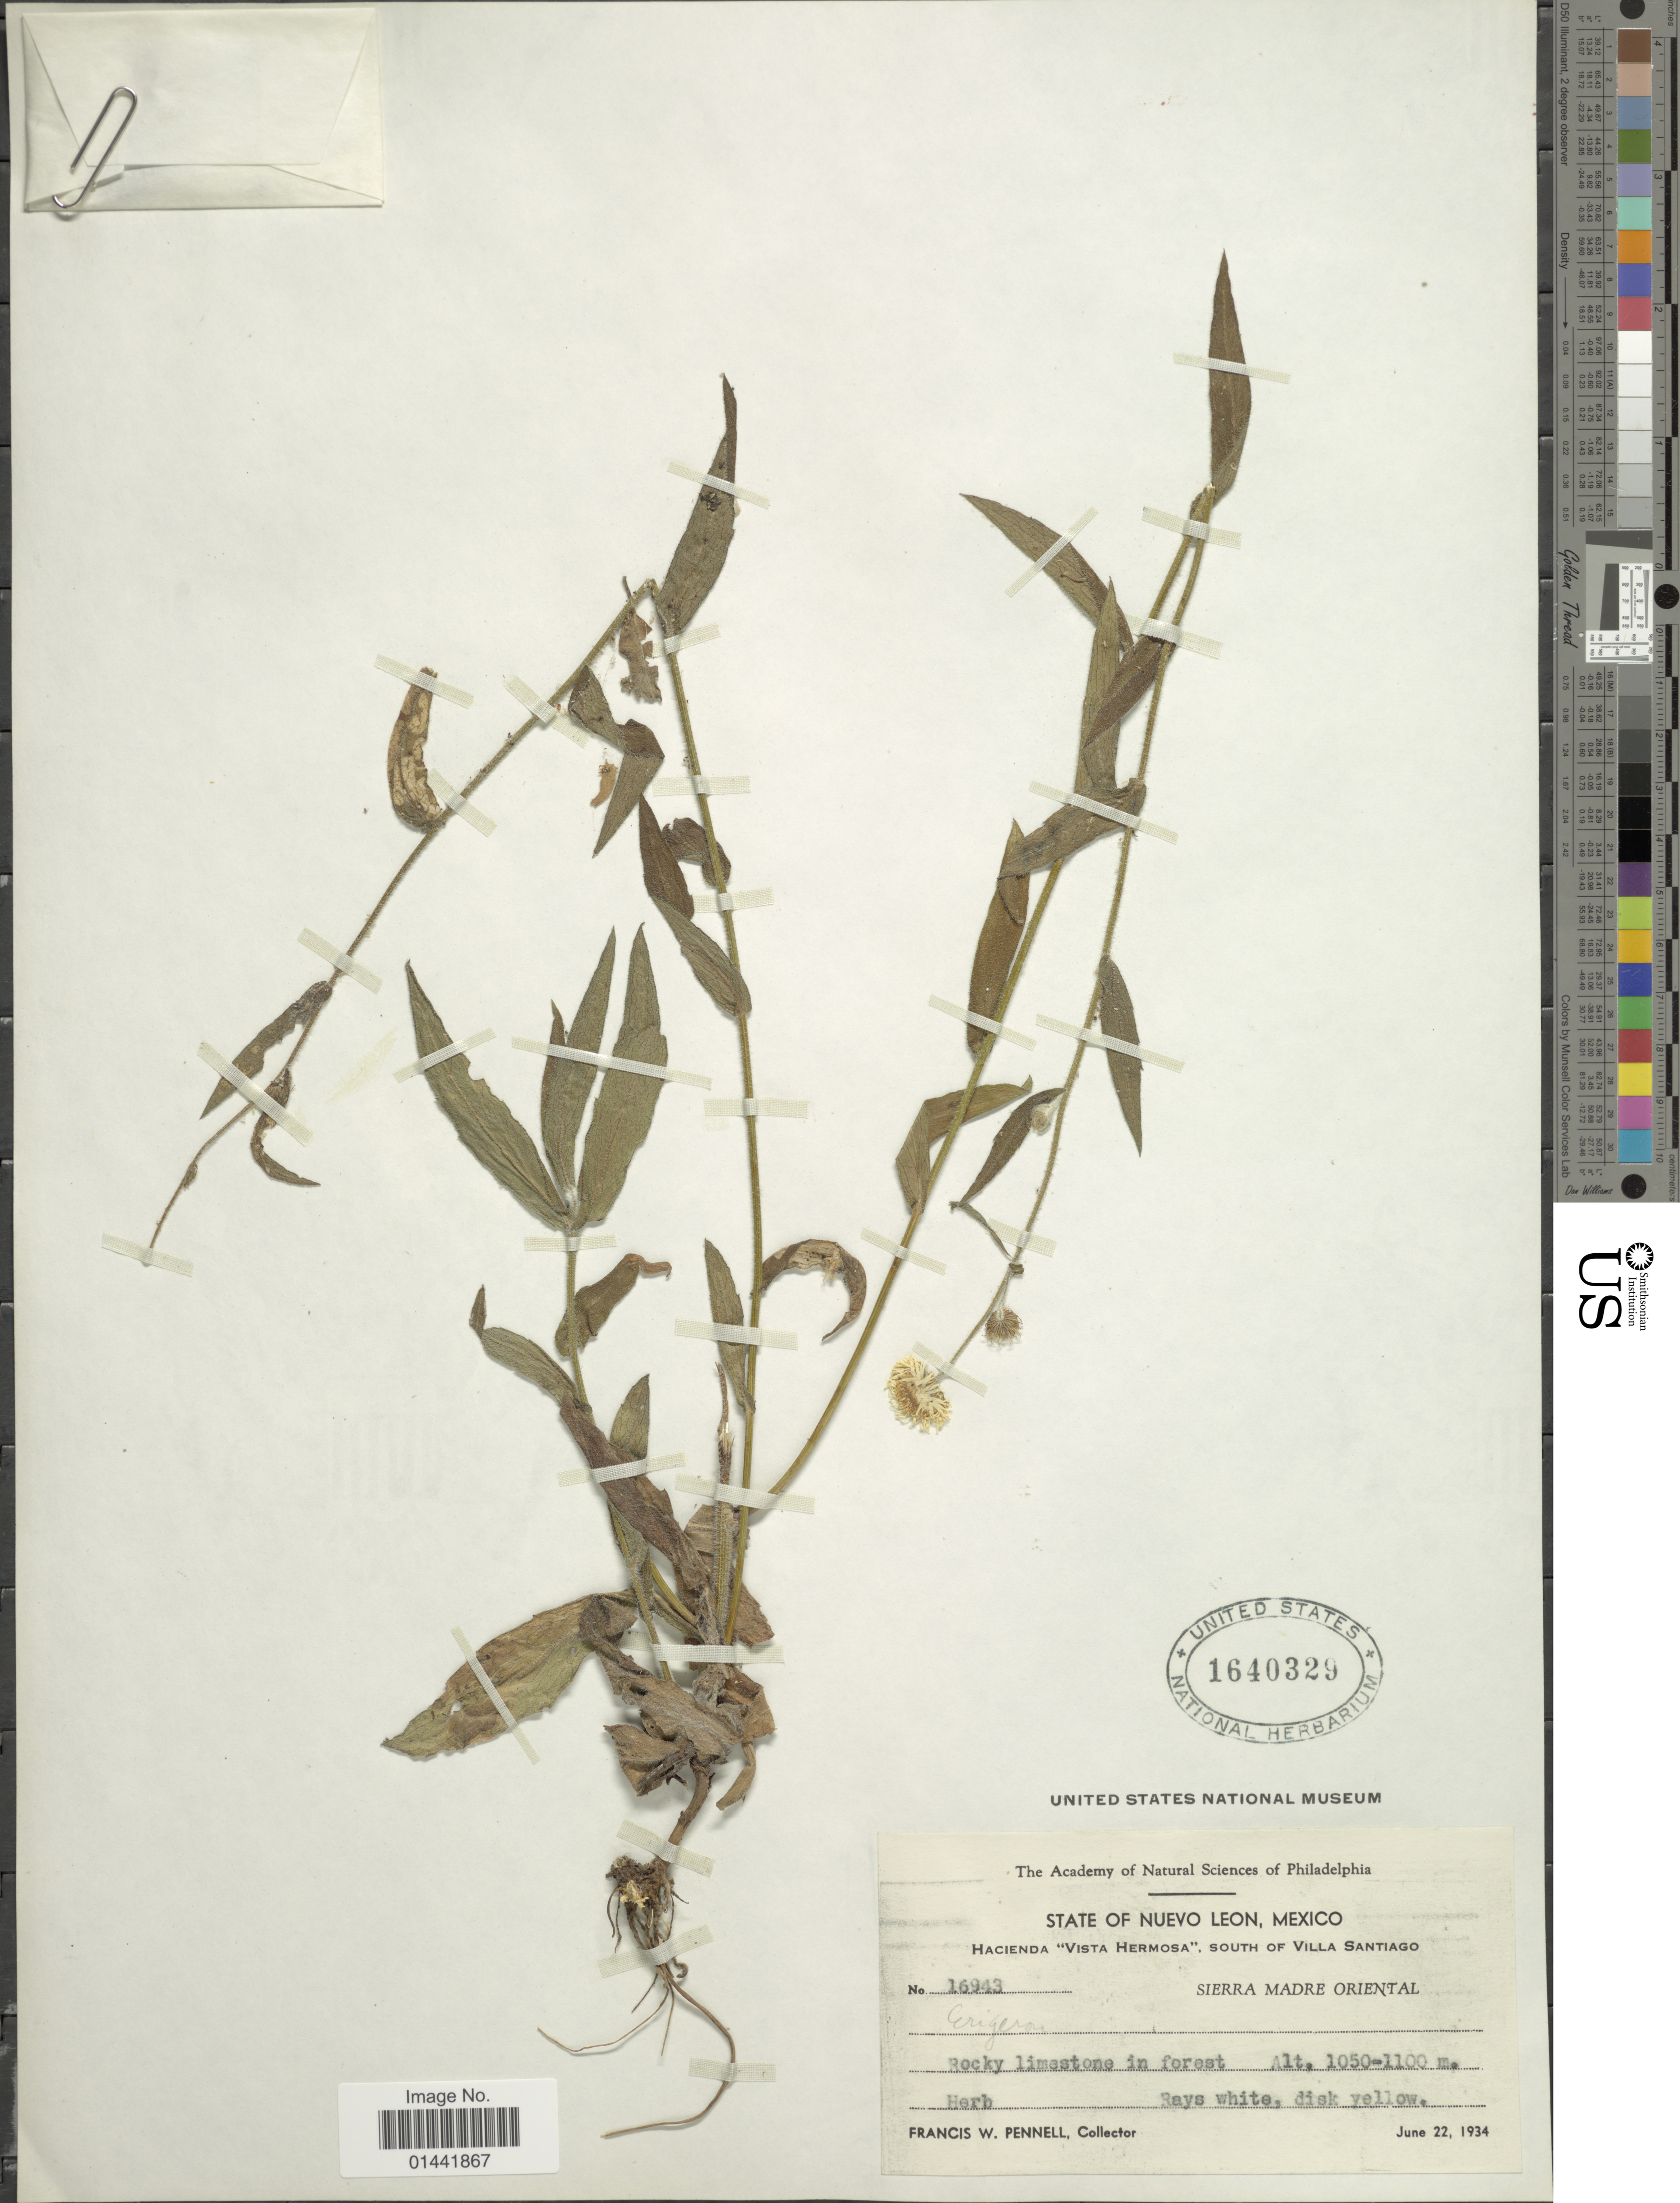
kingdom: Plantae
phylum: Tracheophyta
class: Magnoliopsida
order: Asterales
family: Asteraceae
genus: Erigeron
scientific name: Erigeron scaposus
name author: DC.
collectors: F. W. Pennell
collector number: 16943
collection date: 1934-06-22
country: Mexico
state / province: Nuevo León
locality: Hacienda Vista Hermosa, South of Villa Santiago, Sierra Madre Oriental, Rocky limestone in forest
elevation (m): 1050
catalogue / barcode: US 1640329